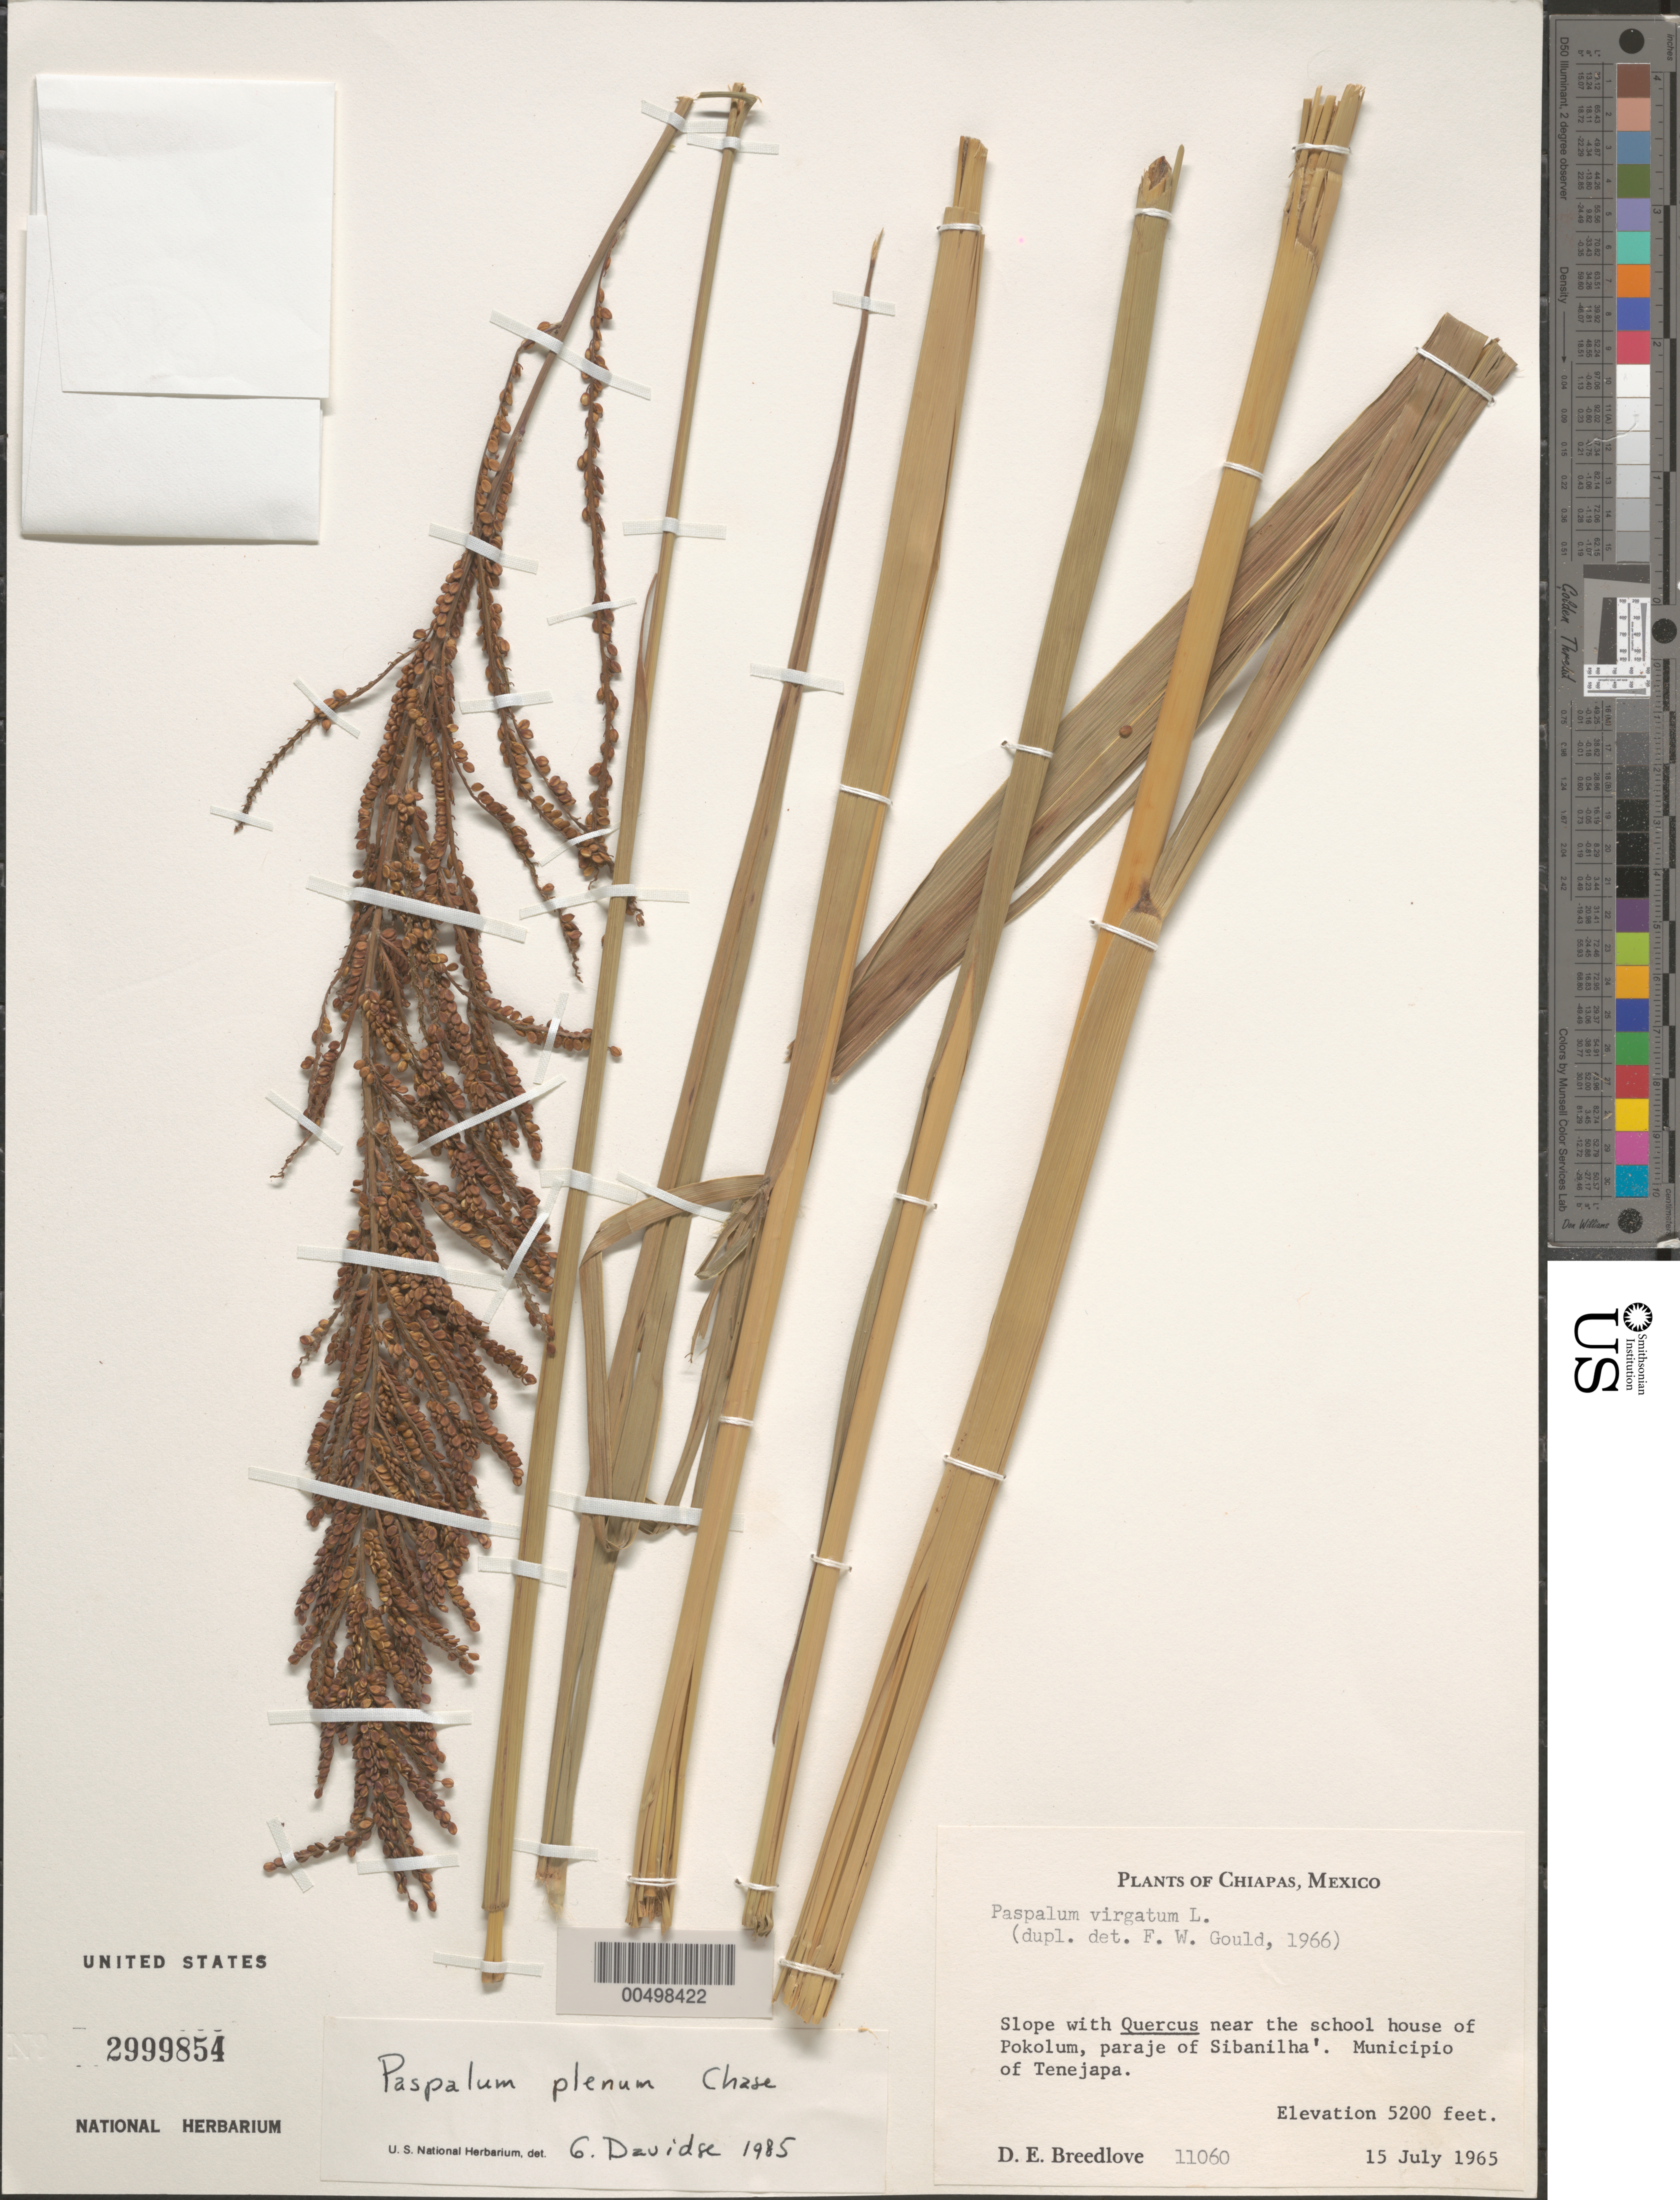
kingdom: Plantae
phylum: Tracheophyta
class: Liliopsida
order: Poales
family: Poaceae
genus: Paspalum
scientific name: Paspalum plenum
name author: Chase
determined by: Davidse, Gerrit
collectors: D. E. Breedlove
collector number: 11060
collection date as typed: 15 Jul 1965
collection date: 1965-07-15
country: Mexico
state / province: Chiapas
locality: Near the school house of Pokolum, paraje of Sibanilha', Mun of Tenejapa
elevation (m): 1585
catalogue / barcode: US 2999854